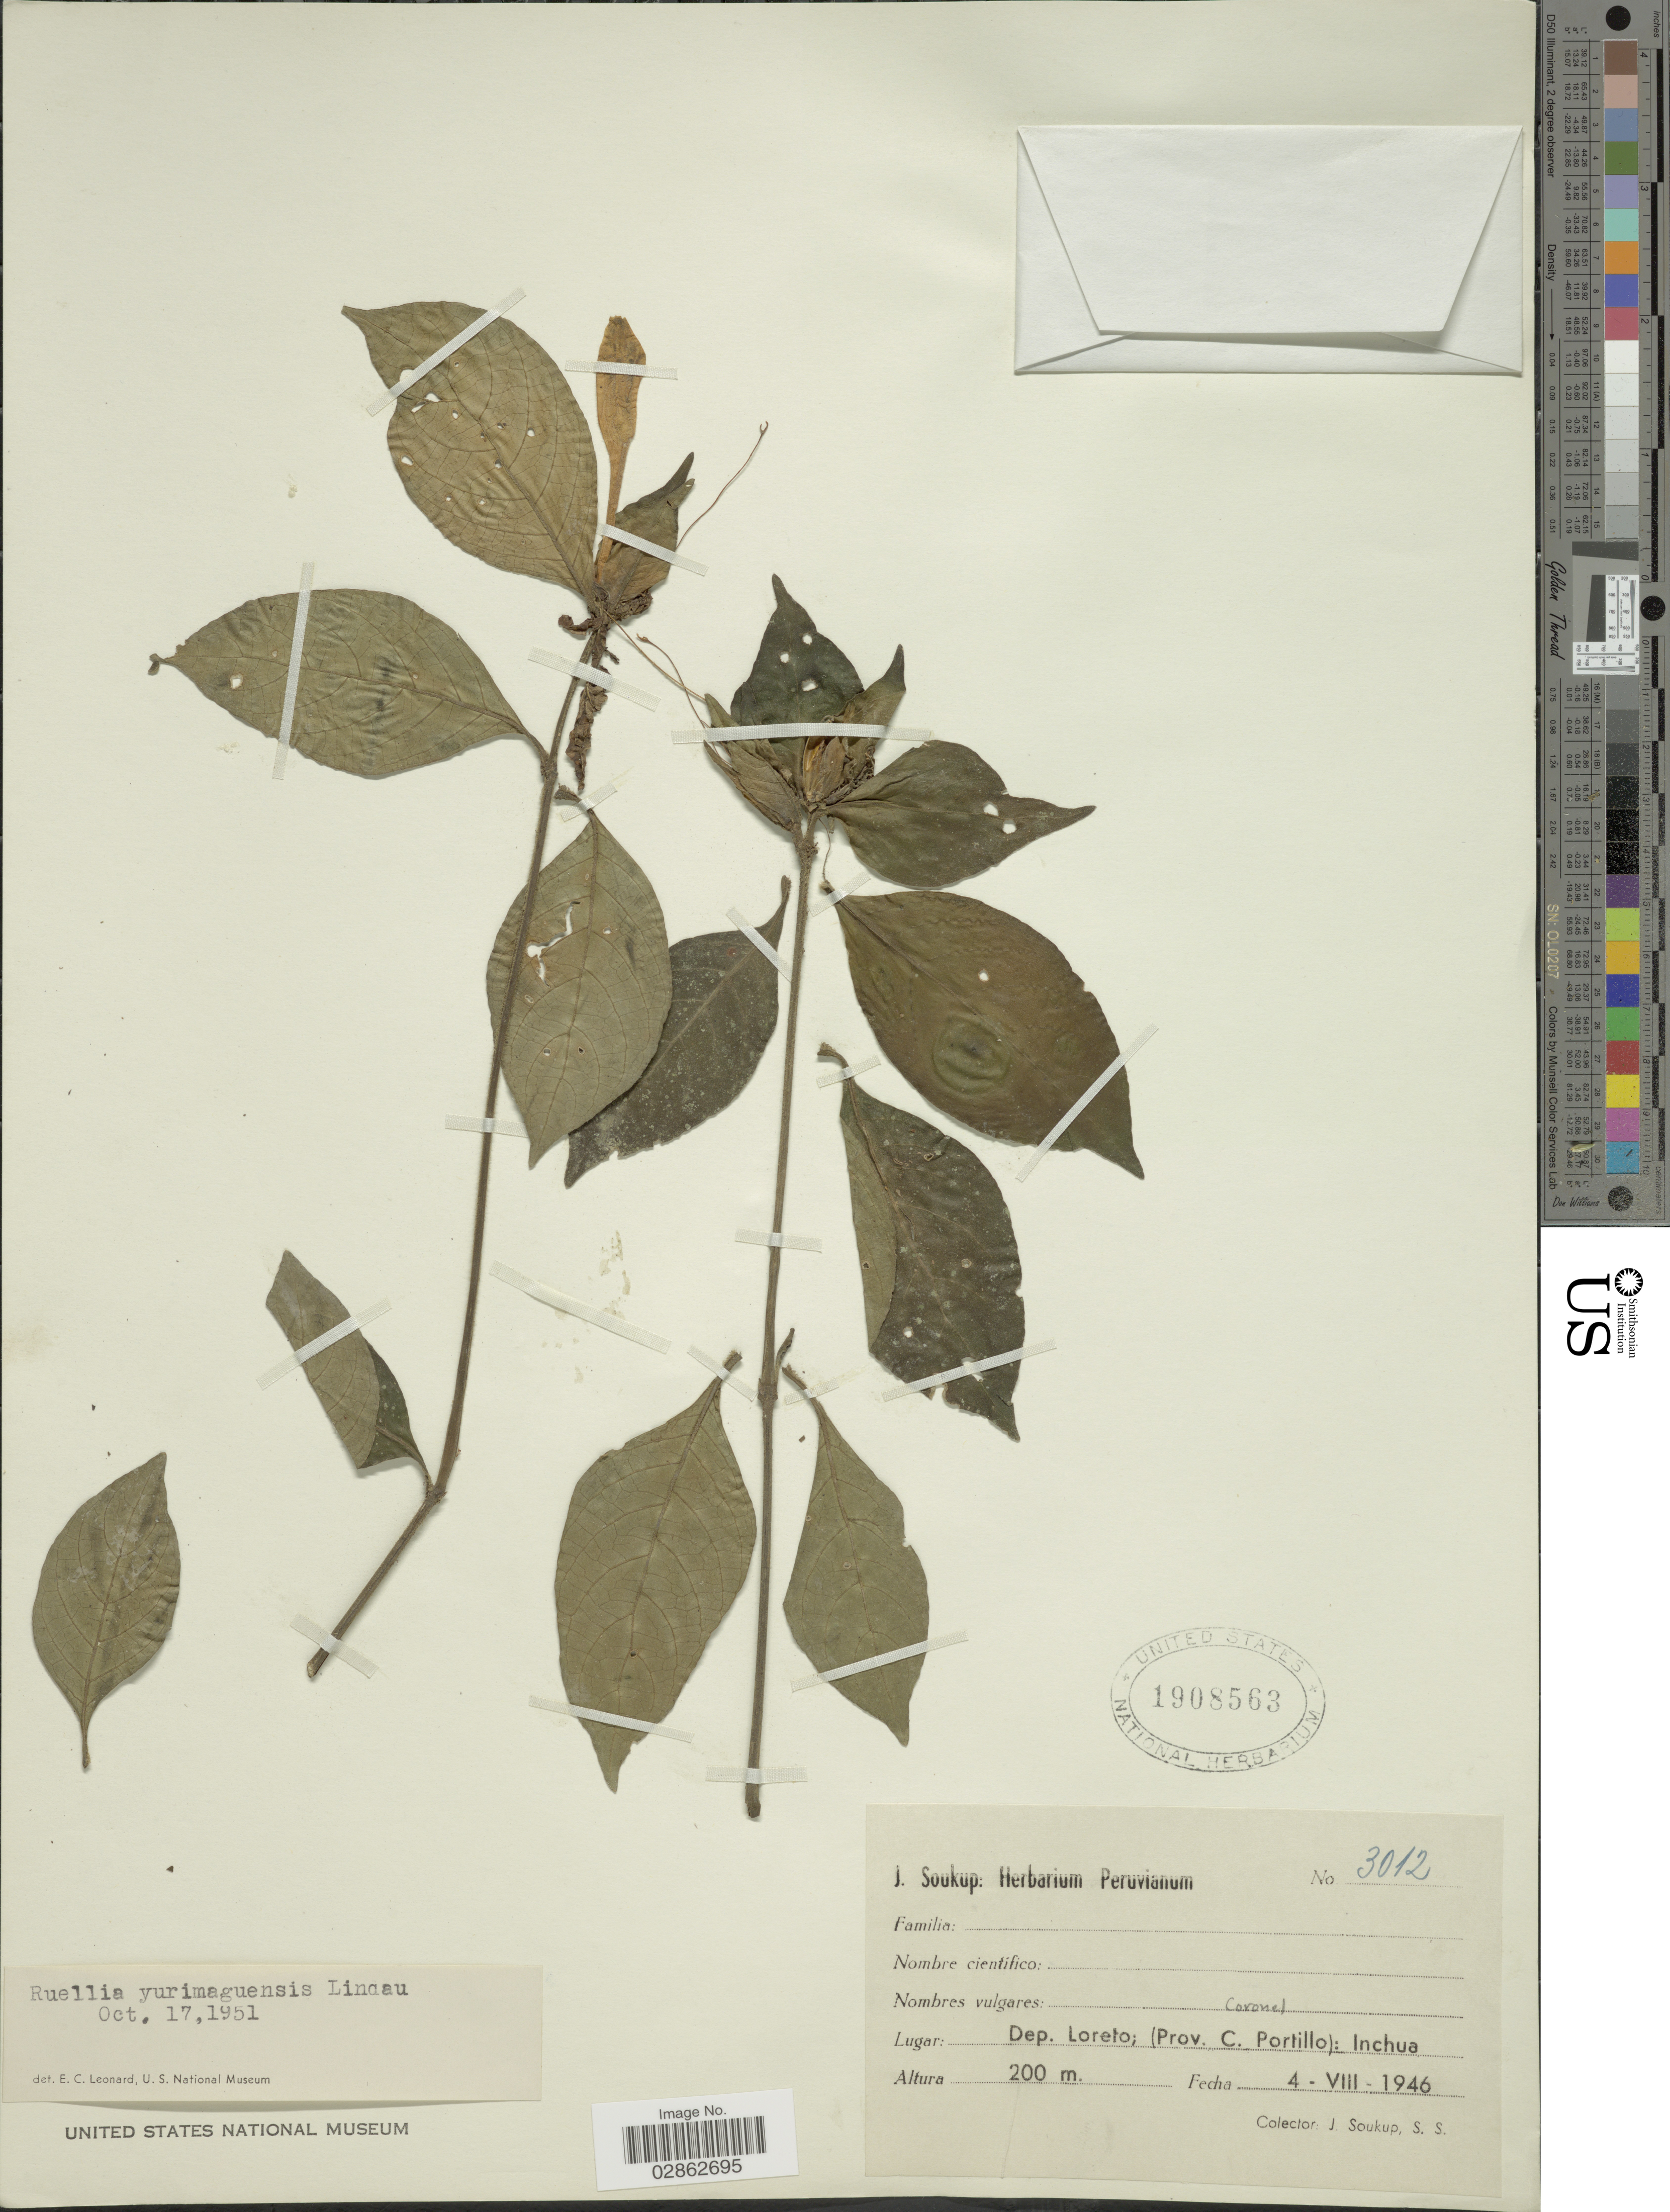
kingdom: Plantae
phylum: Tracheophyta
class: Magnoliopsida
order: Lamiales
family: Acanthaceae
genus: Ruellia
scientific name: Ruellia yurimaguensis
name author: Lindau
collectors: J. Soukup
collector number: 3012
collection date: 1946-08-04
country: Peru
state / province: Loreto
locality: Dep. Loreto; (Prov. C. Portillo): Inchua.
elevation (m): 200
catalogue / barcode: US 1908563